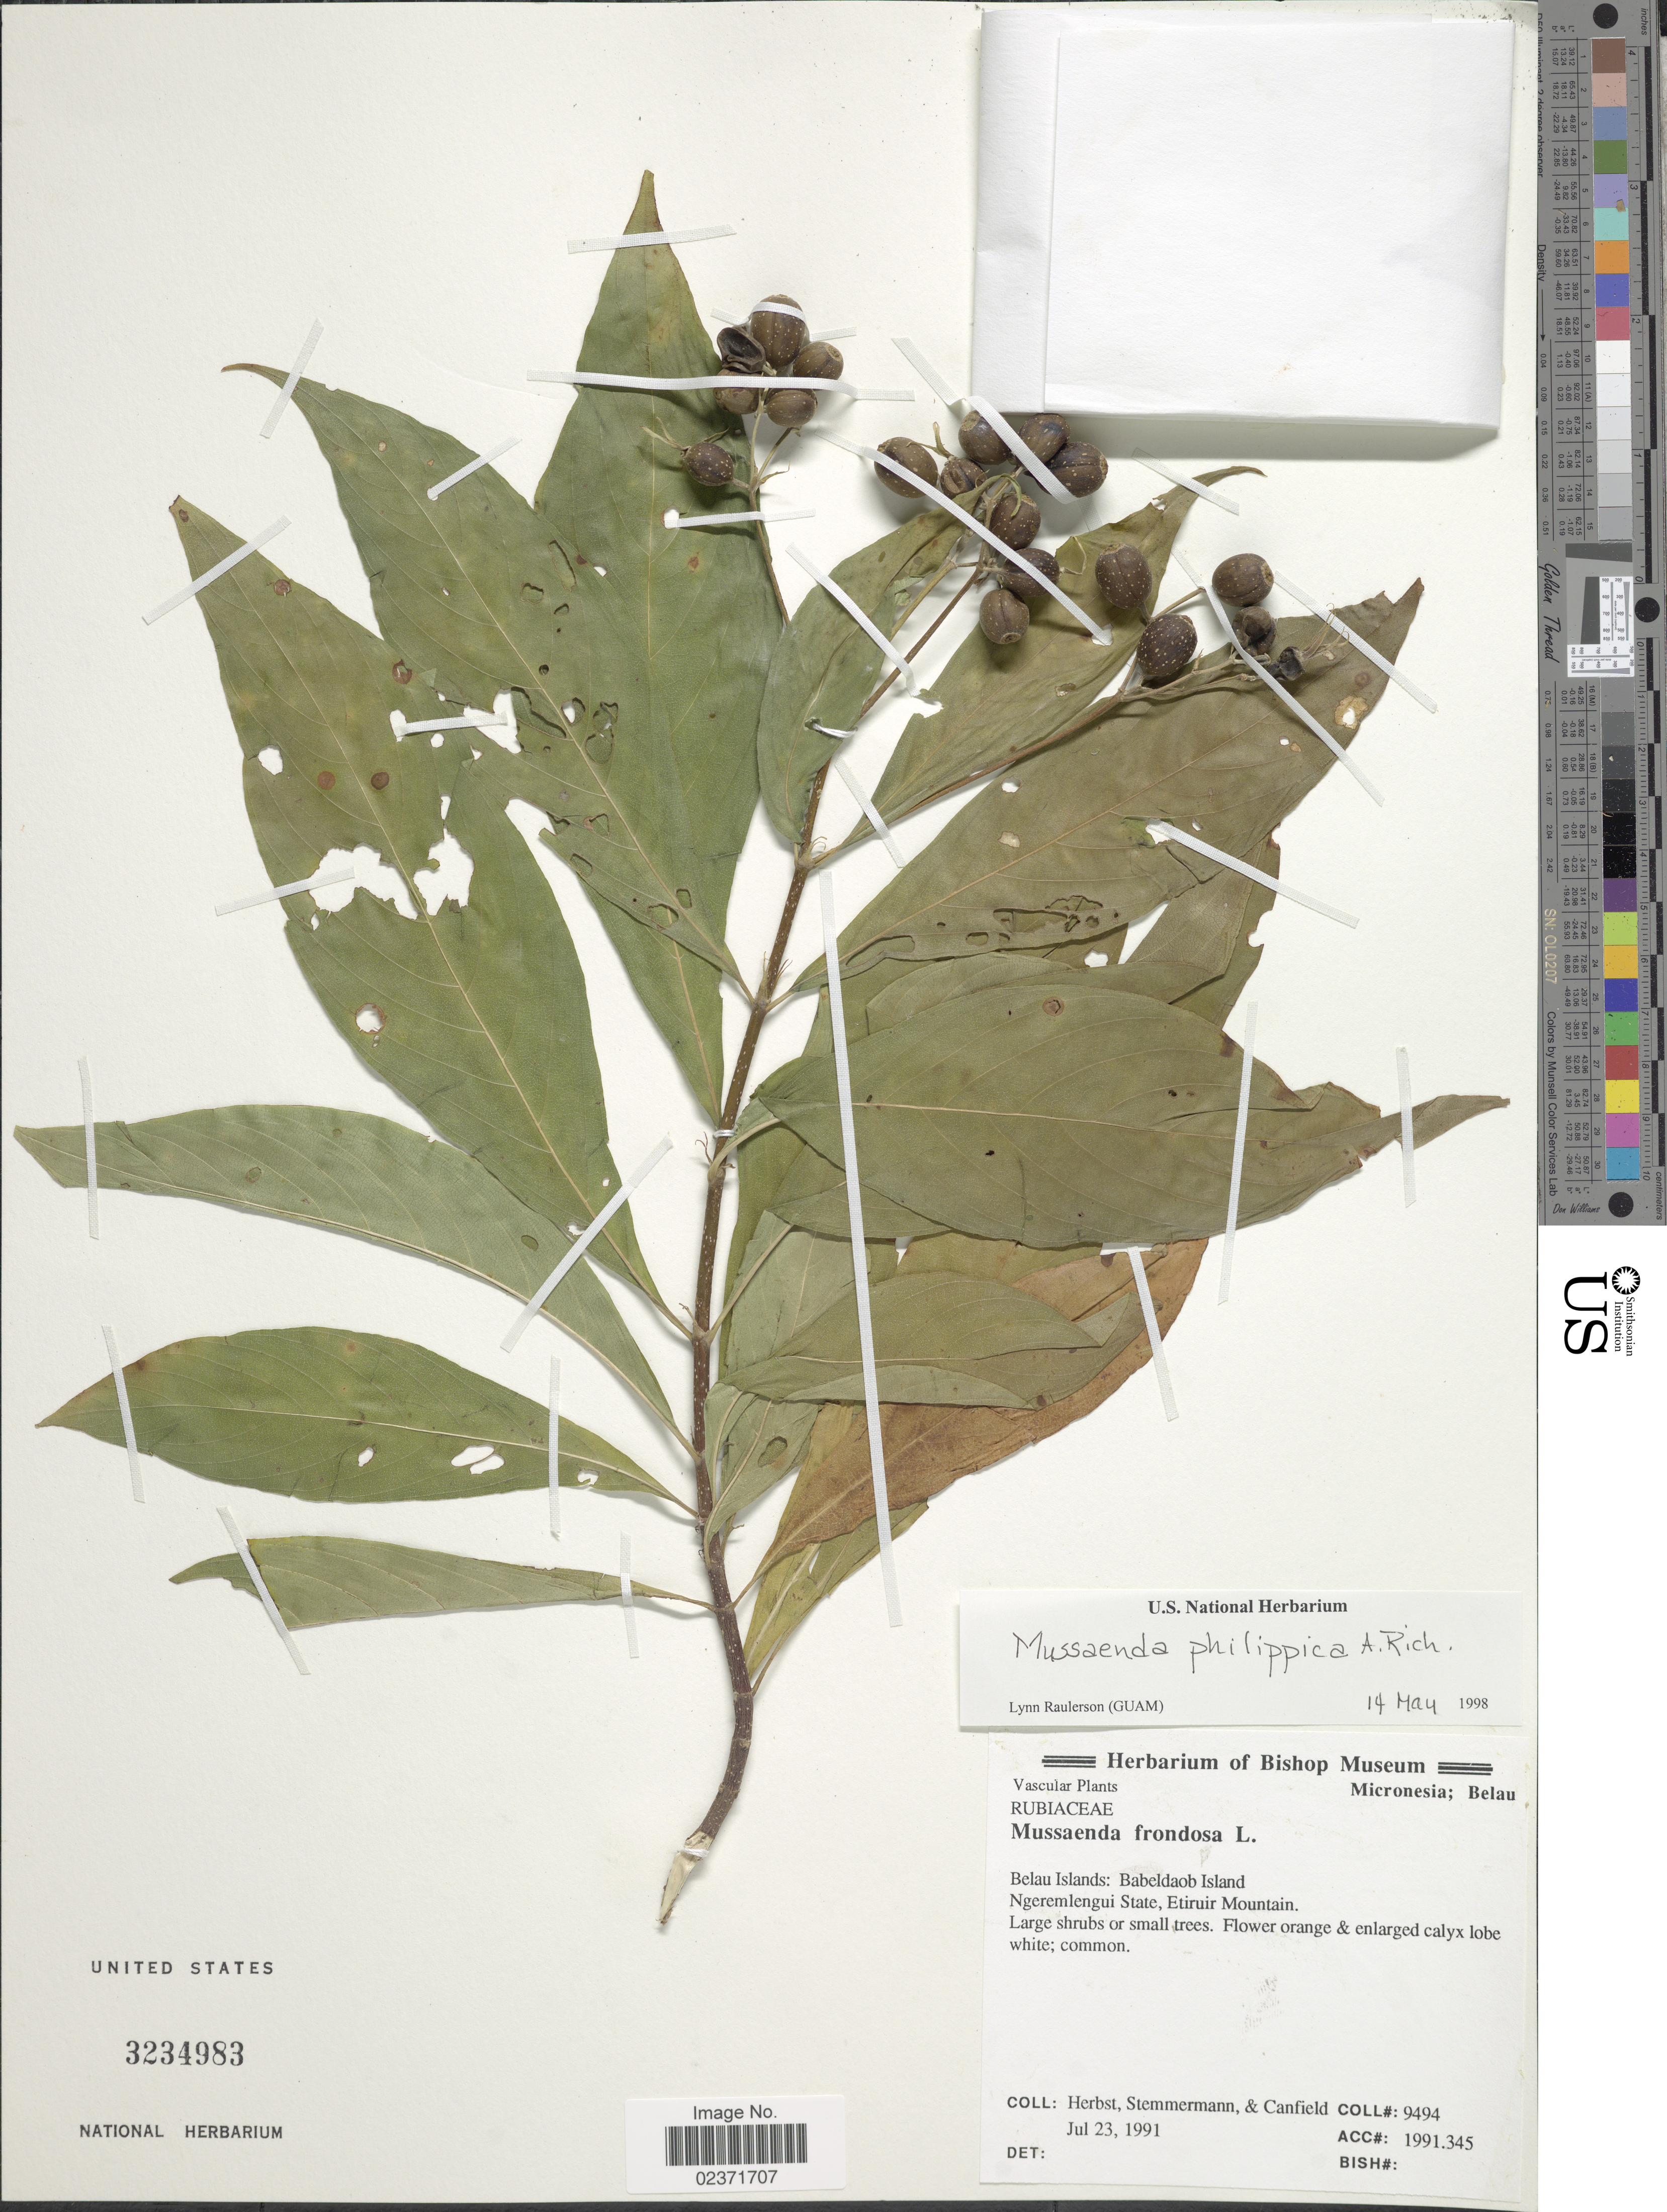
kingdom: Plantae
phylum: Tracheophyta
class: Magnoliopsida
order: Gentianales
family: Rubiaceae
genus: Mussaenda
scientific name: Mussaenda philippica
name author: A. Rich.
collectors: -. Herbst, -. Stemmermann & -. Canfield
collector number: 9494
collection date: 1991-07-23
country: Palau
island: Babeldaob [Babelthuap]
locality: Belau Islands: Babeldaob Island. Ngeremlengui State, Etiruir Mountain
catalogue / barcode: US 3234983